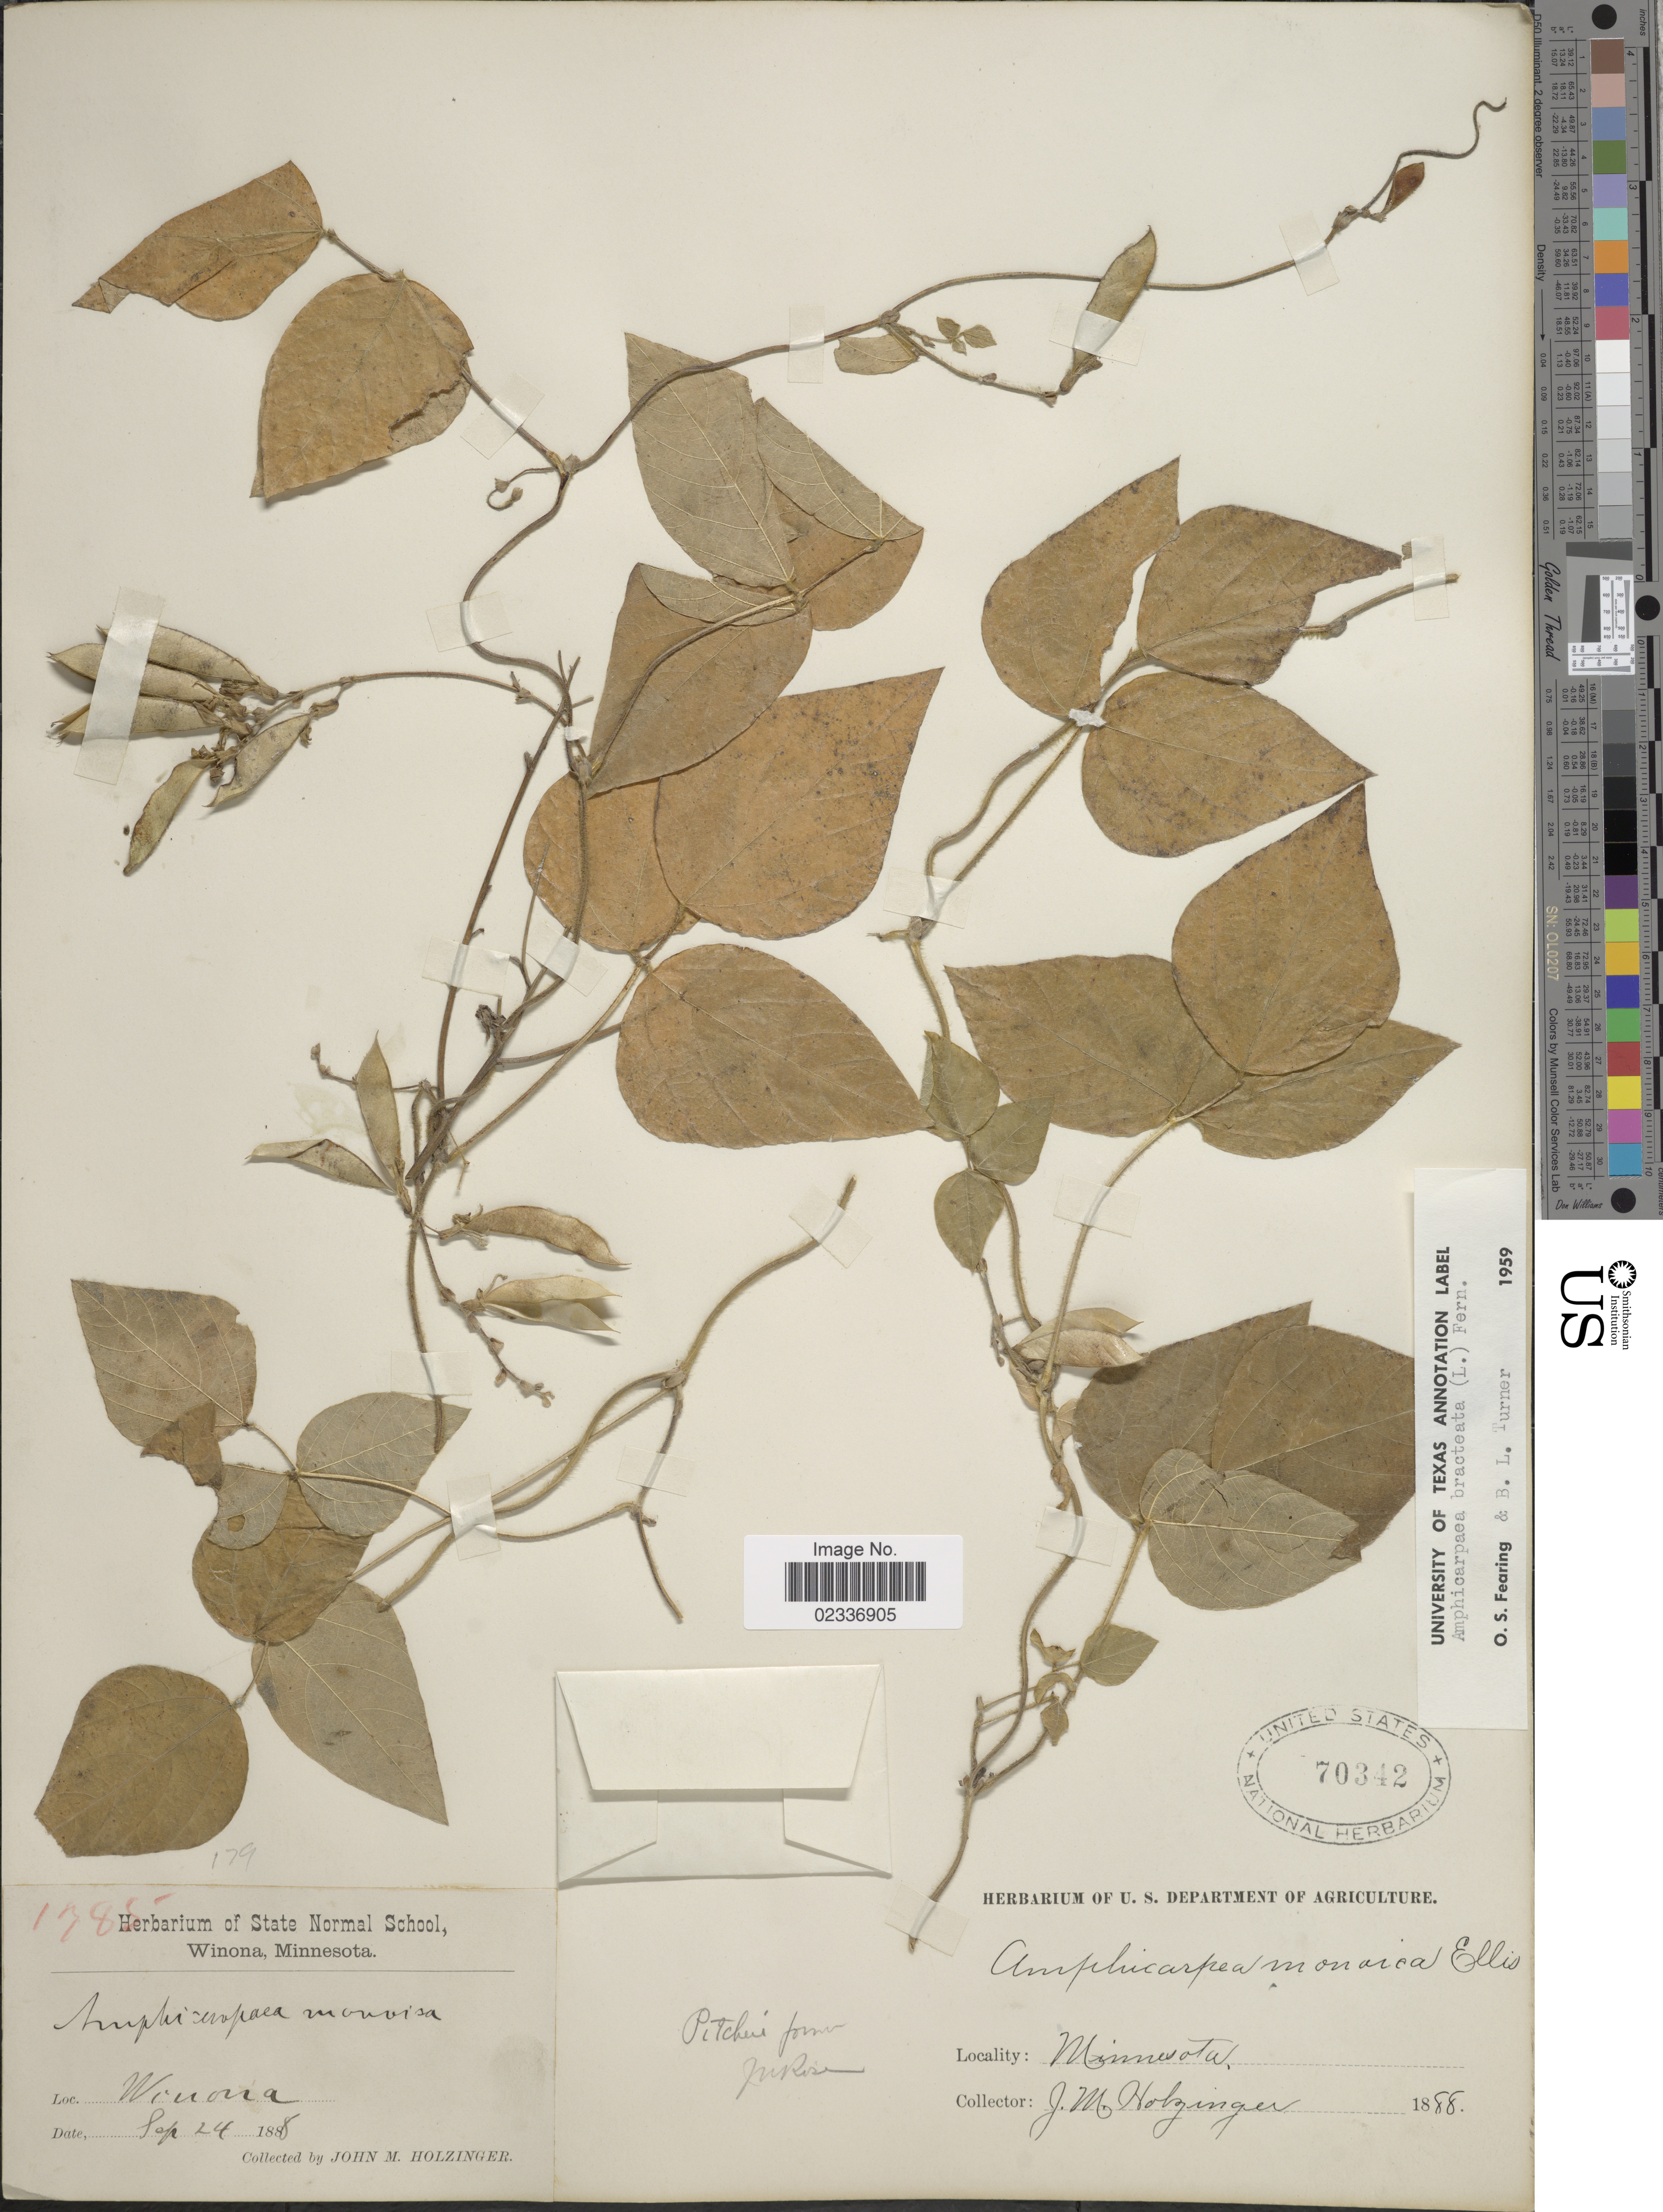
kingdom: Plantae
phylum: Tracheophyta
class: Magnoliopsida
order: Fabales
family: Fabaceae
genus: Amphicarpaea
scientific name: Amphicarpaea bracteata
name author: (L.) Fernald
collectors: J. M. Holzinger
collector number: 1785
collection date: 1888-09-24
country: United States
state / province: Minnesota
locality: Winona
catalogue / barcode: US 70342